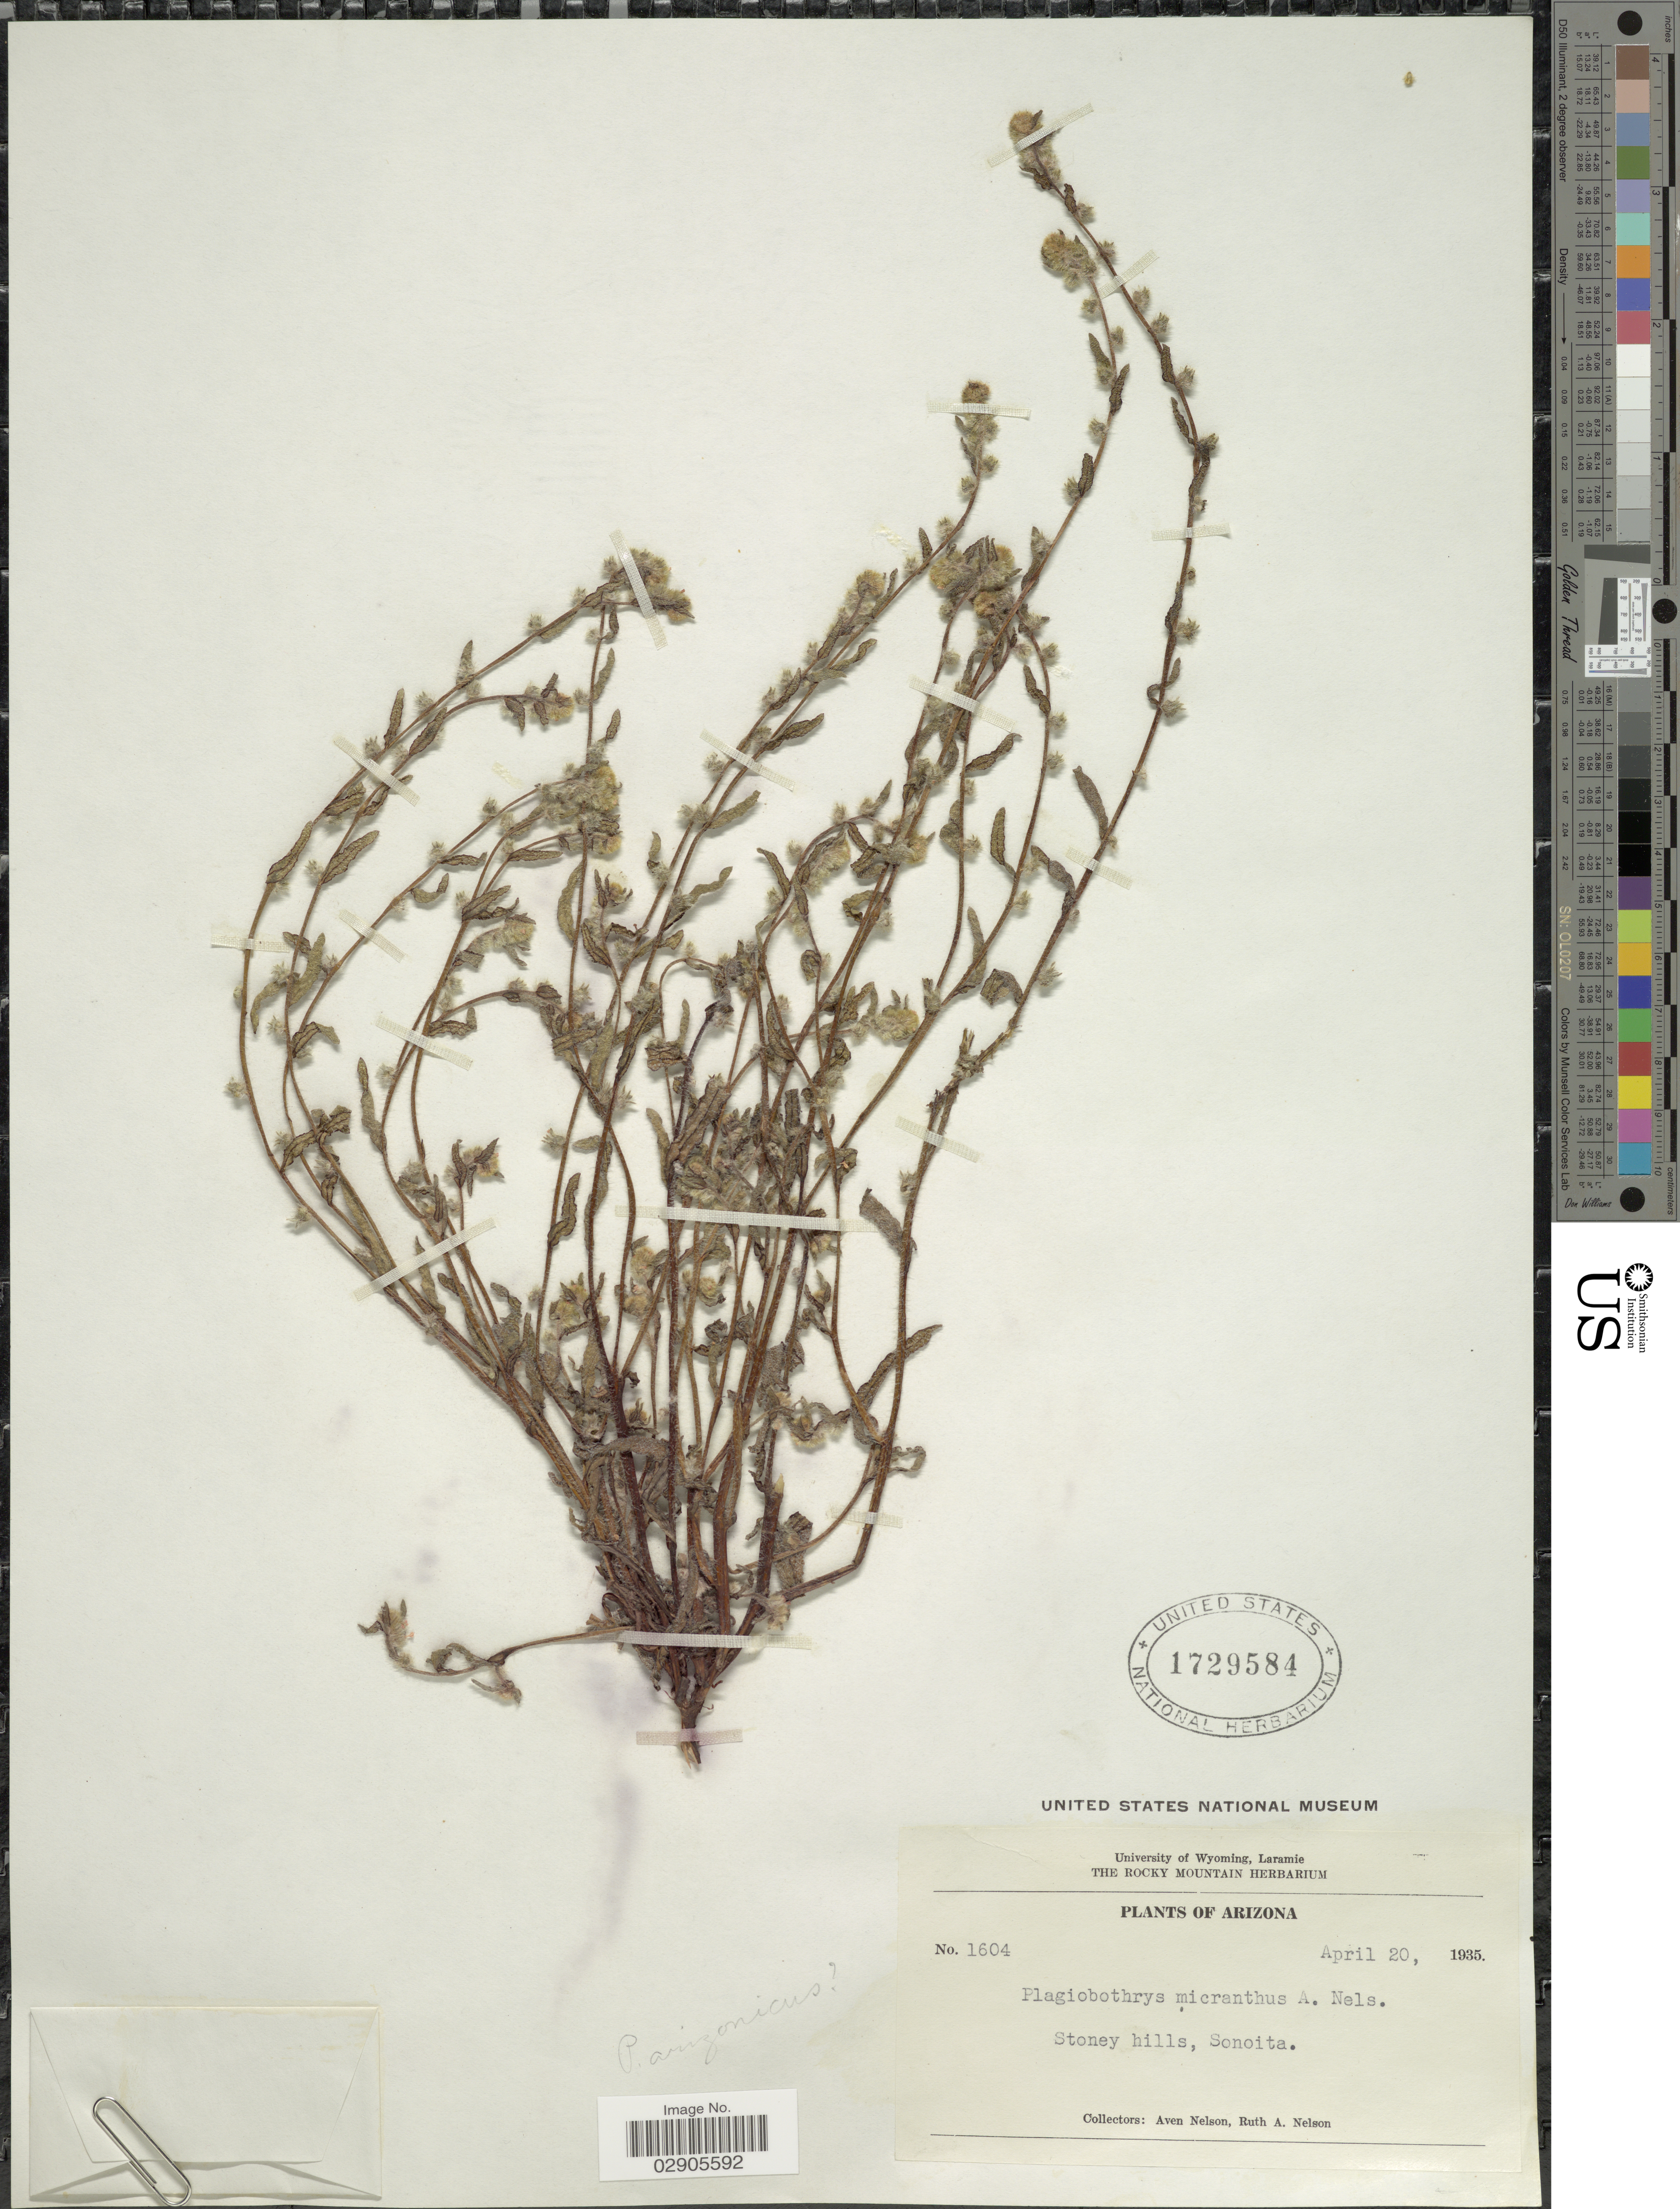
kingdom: Plantae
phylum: Tracheophyta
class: Magnoliopsida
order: Boraginales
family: Boraginaceae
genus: Plagiobothrys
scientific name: Plagiobothrys arizonicus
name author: (A. Gray) Greene ex A. Gray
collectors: A. Nelson & R. A. Nelson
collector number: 1604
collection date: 1935-04-20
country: United States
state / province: Arizona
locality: Stoney hills, Sonoita.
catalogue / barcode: US 1729584